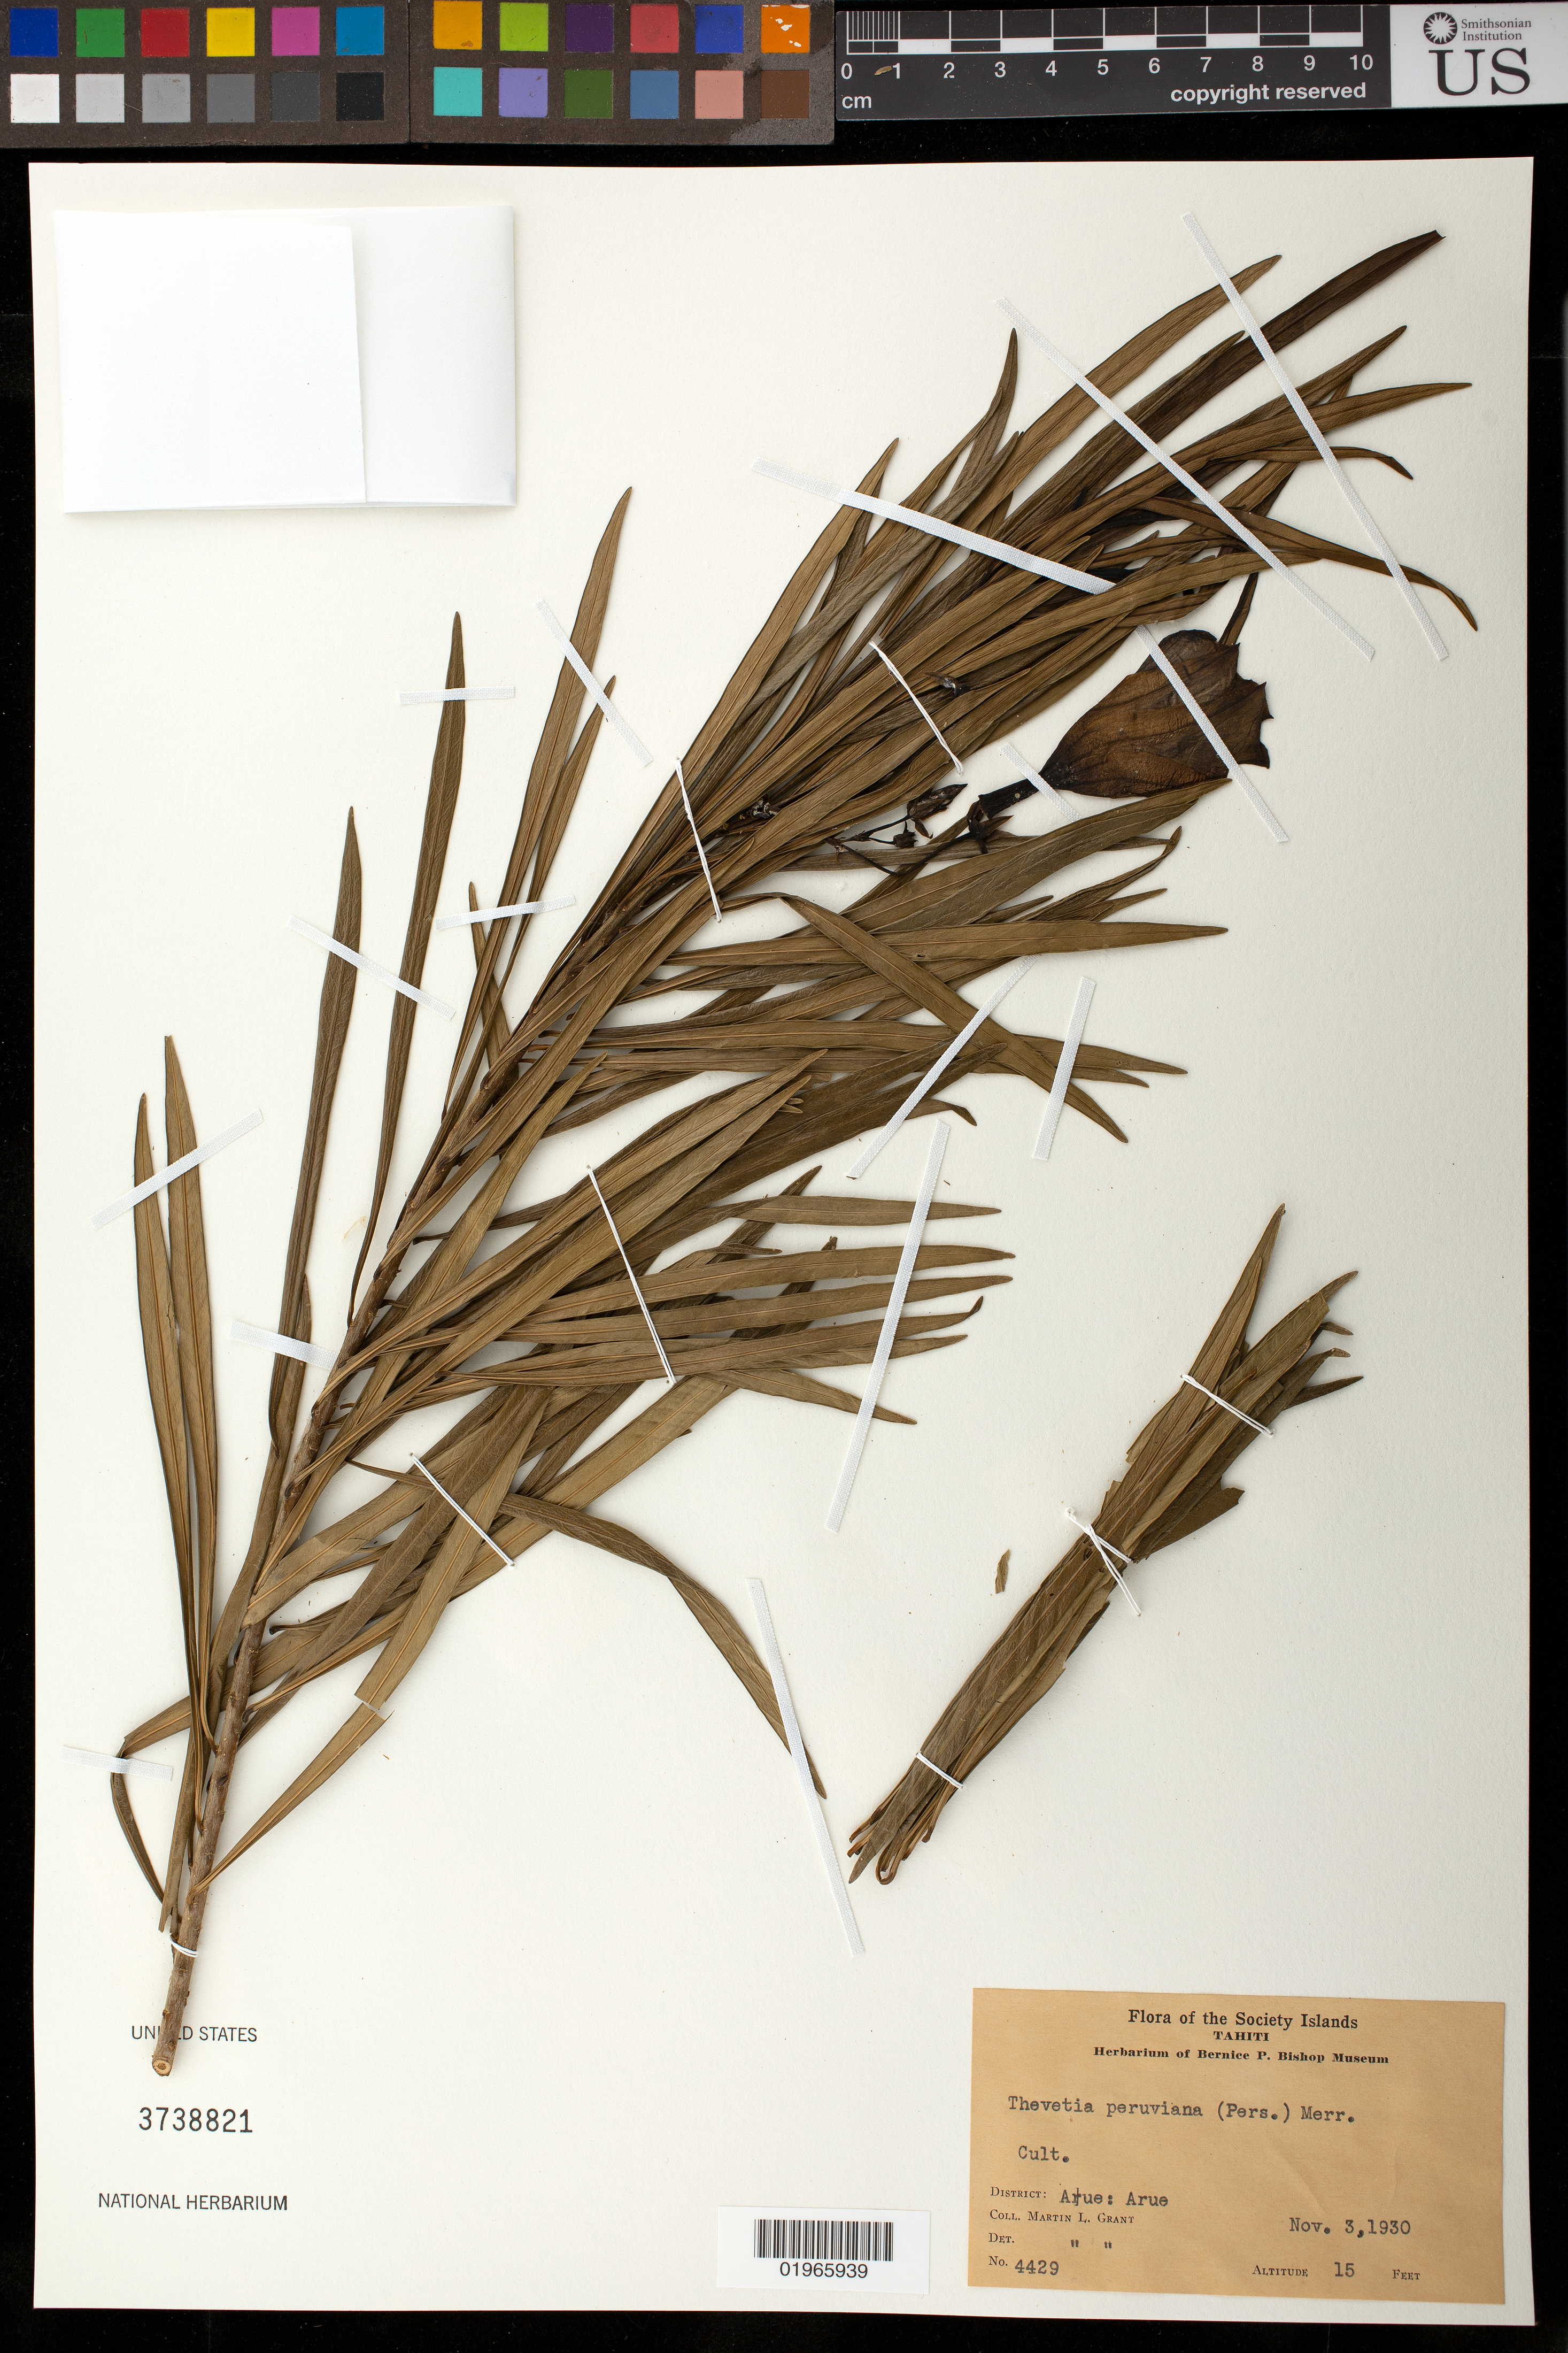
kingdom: Plantae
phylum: Tracheophyta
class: Magnoliopsida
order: Gentianales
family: Apocynaceae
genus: Thevetia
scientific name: Thevetia peruviana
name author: (Pers.) Merr.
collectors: M. L. Grant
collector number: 4429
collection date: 1930-11-03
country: French Polynesia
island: Tahiti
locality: The Society Islands, Tahiti,Dist.: Arue: Arue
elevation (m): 5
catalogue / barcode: US 3738821